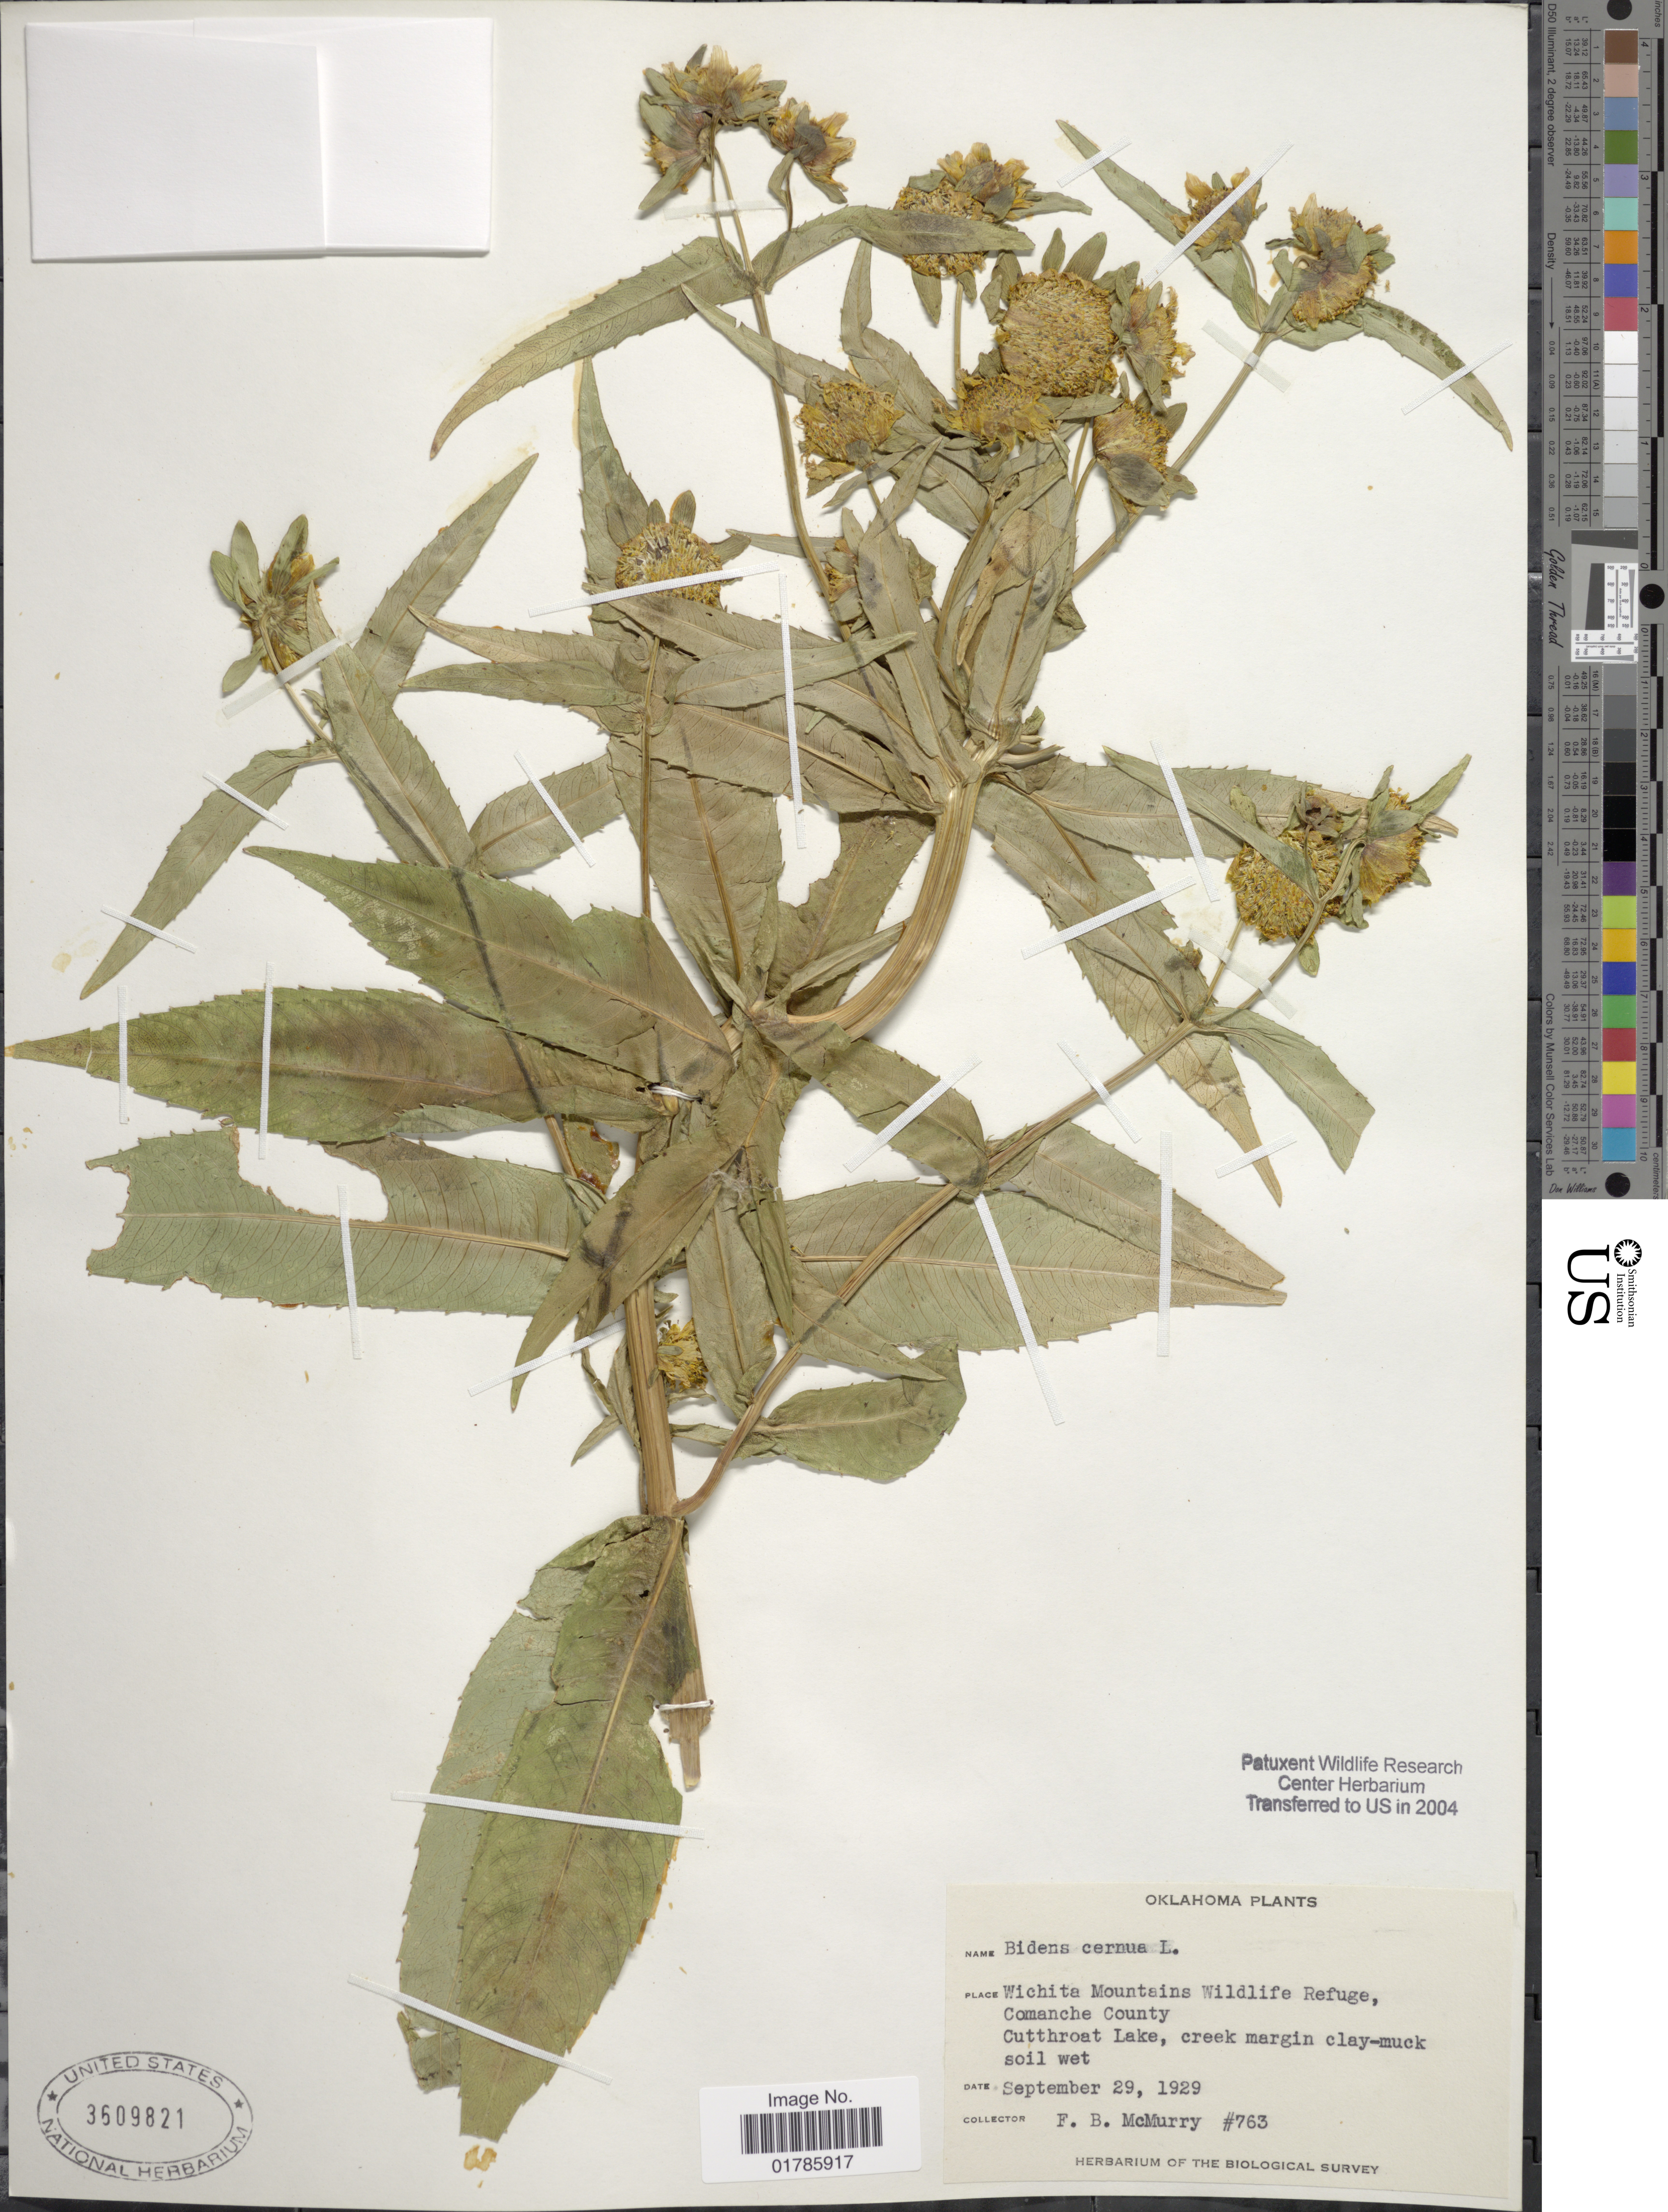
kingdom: Plantae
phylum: Tracheophyta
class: Magnoliopsida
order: Asterales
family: Asteraceae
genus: Bidens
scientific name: Bidens cernua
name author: L.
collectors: F. B. McMurry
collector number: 763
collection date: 1918-09-29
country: United States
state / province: Oklahoma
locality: Wichita Mountains Wildlife Refuge, Comanche County, Cutthroat Lake, Creek margin clay-muck soil wet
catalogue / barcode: US 3509821